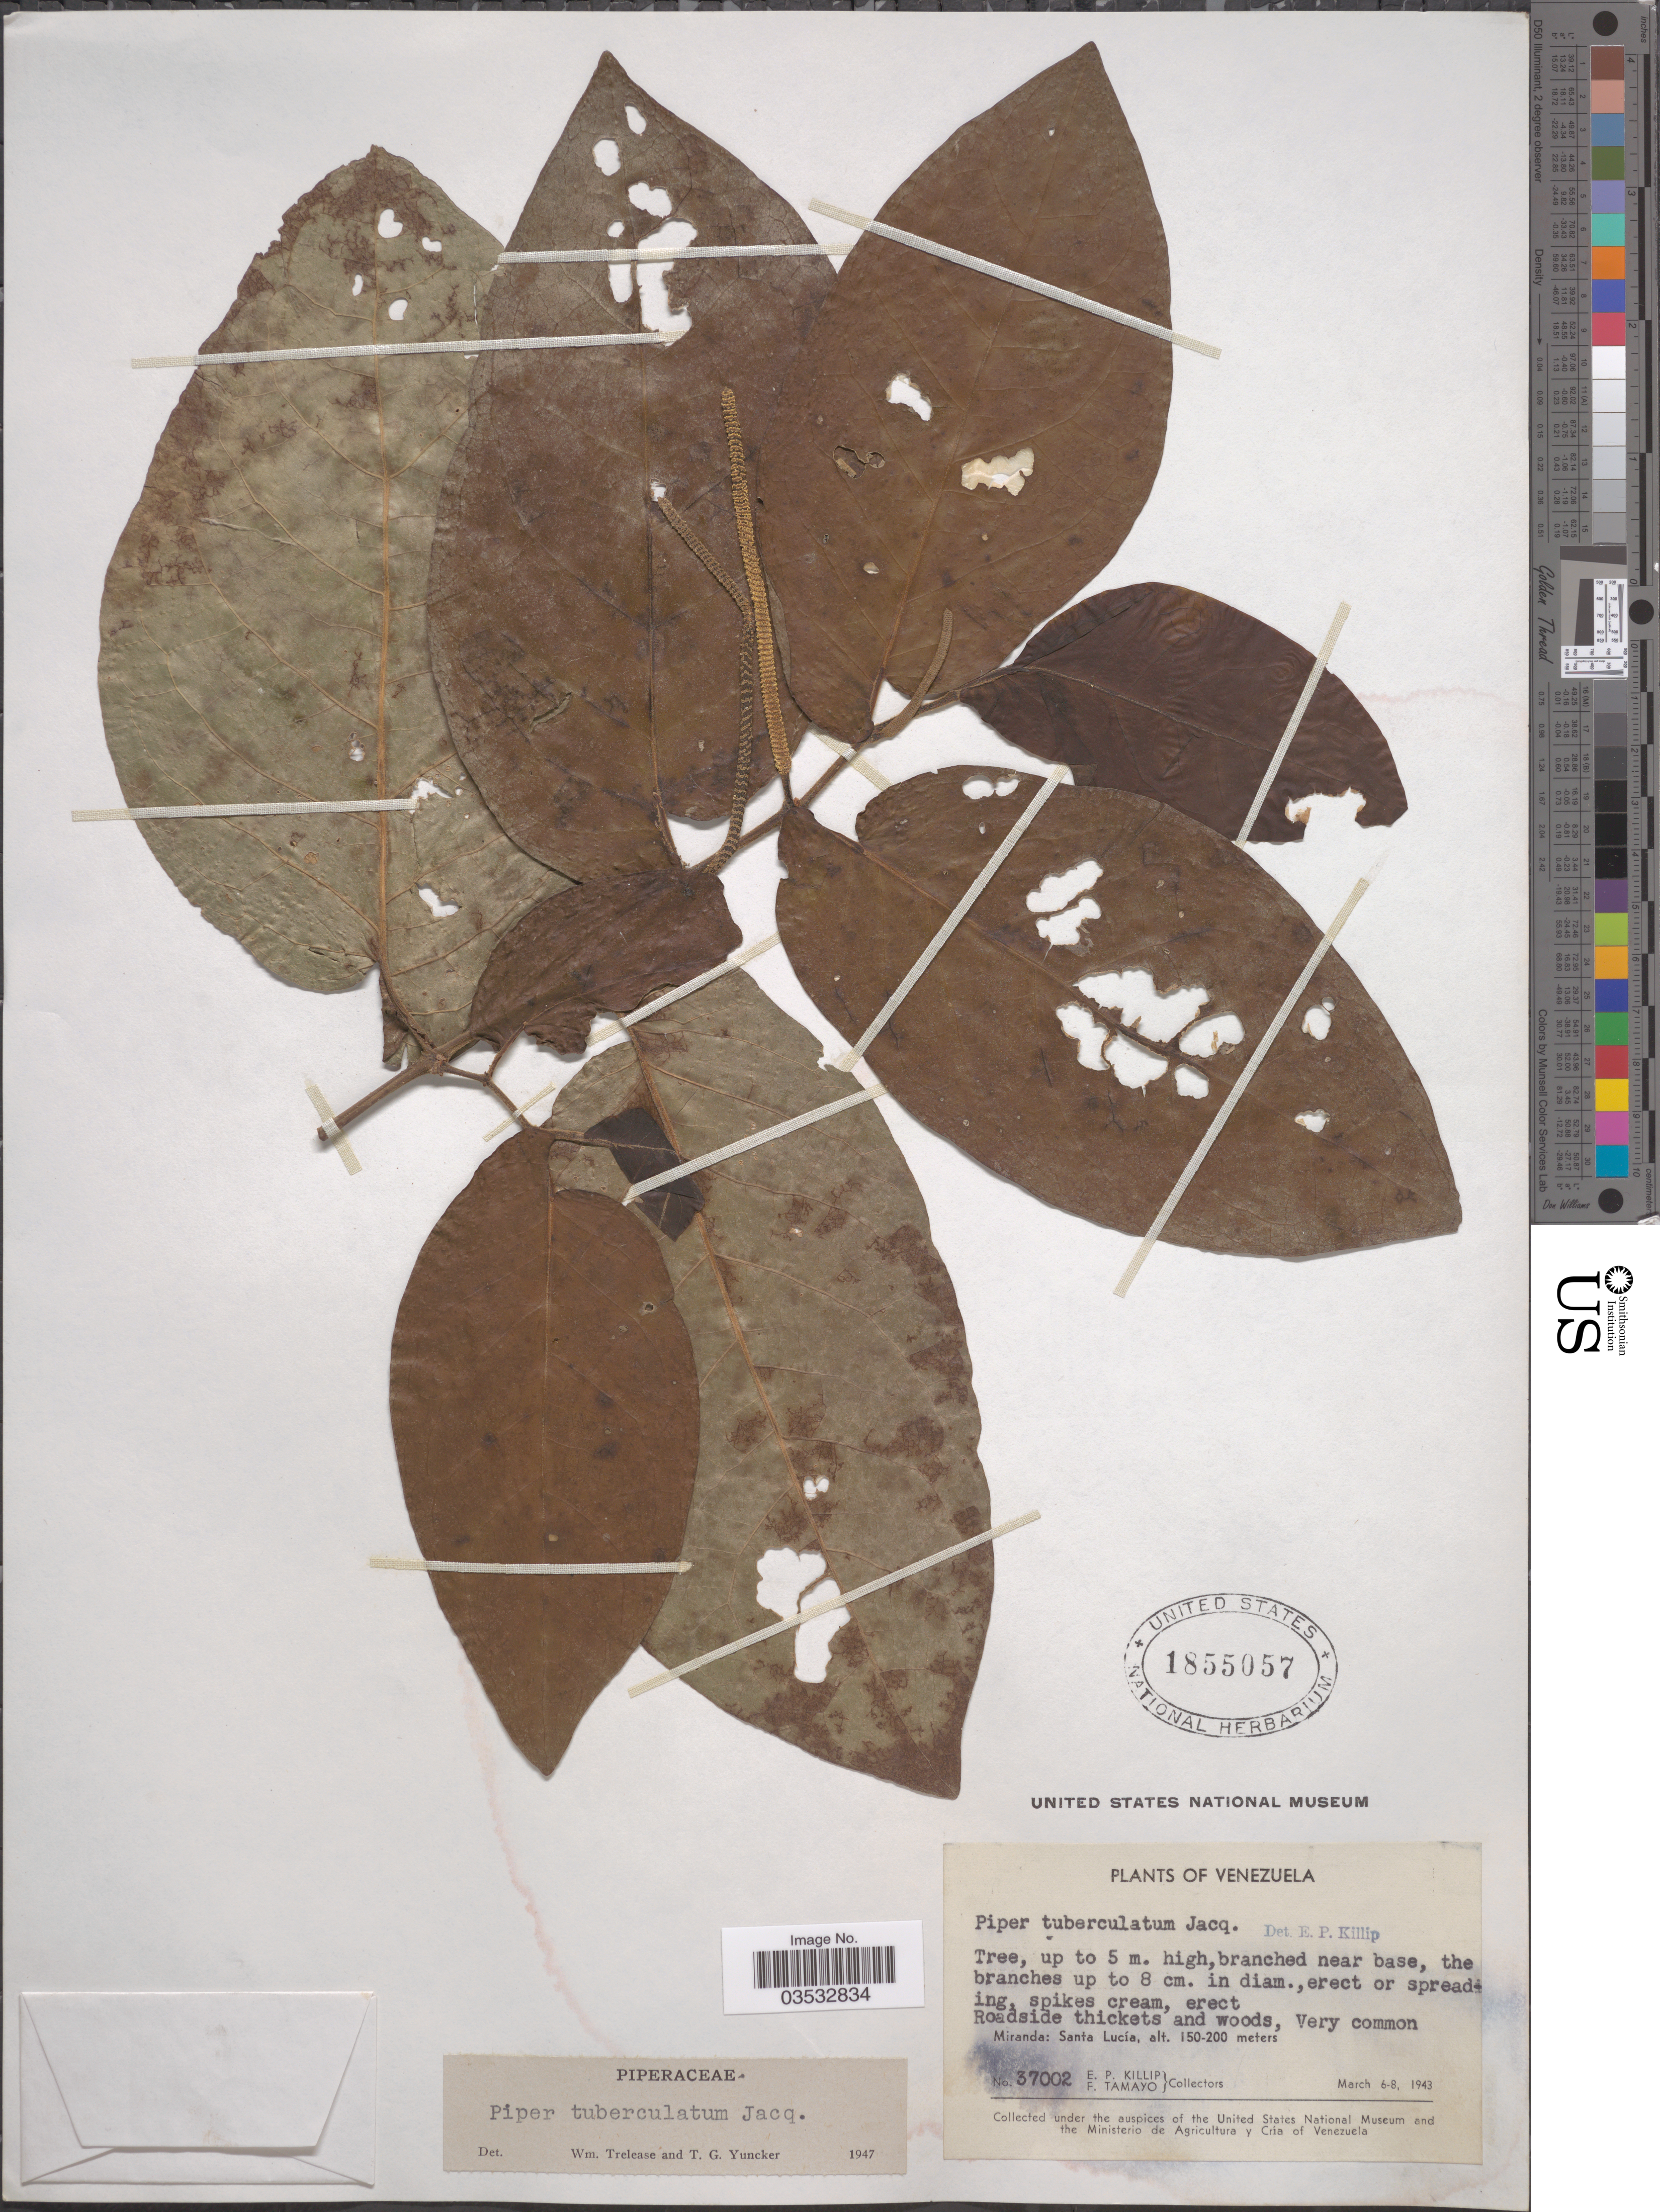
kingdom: Plantae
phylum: Tracheophyta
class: Magnoliopsida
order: Piperales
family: Piperaceae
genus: Piper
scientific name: Piper tuberculatum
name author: Jacq.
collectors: E. P. Killip & F. Tamayo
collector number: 37002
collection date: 1943-03-06/1943-03-08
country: Venezuela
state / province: Miranda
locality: Santa Lucía.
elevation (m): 150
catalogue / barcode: US 1855057